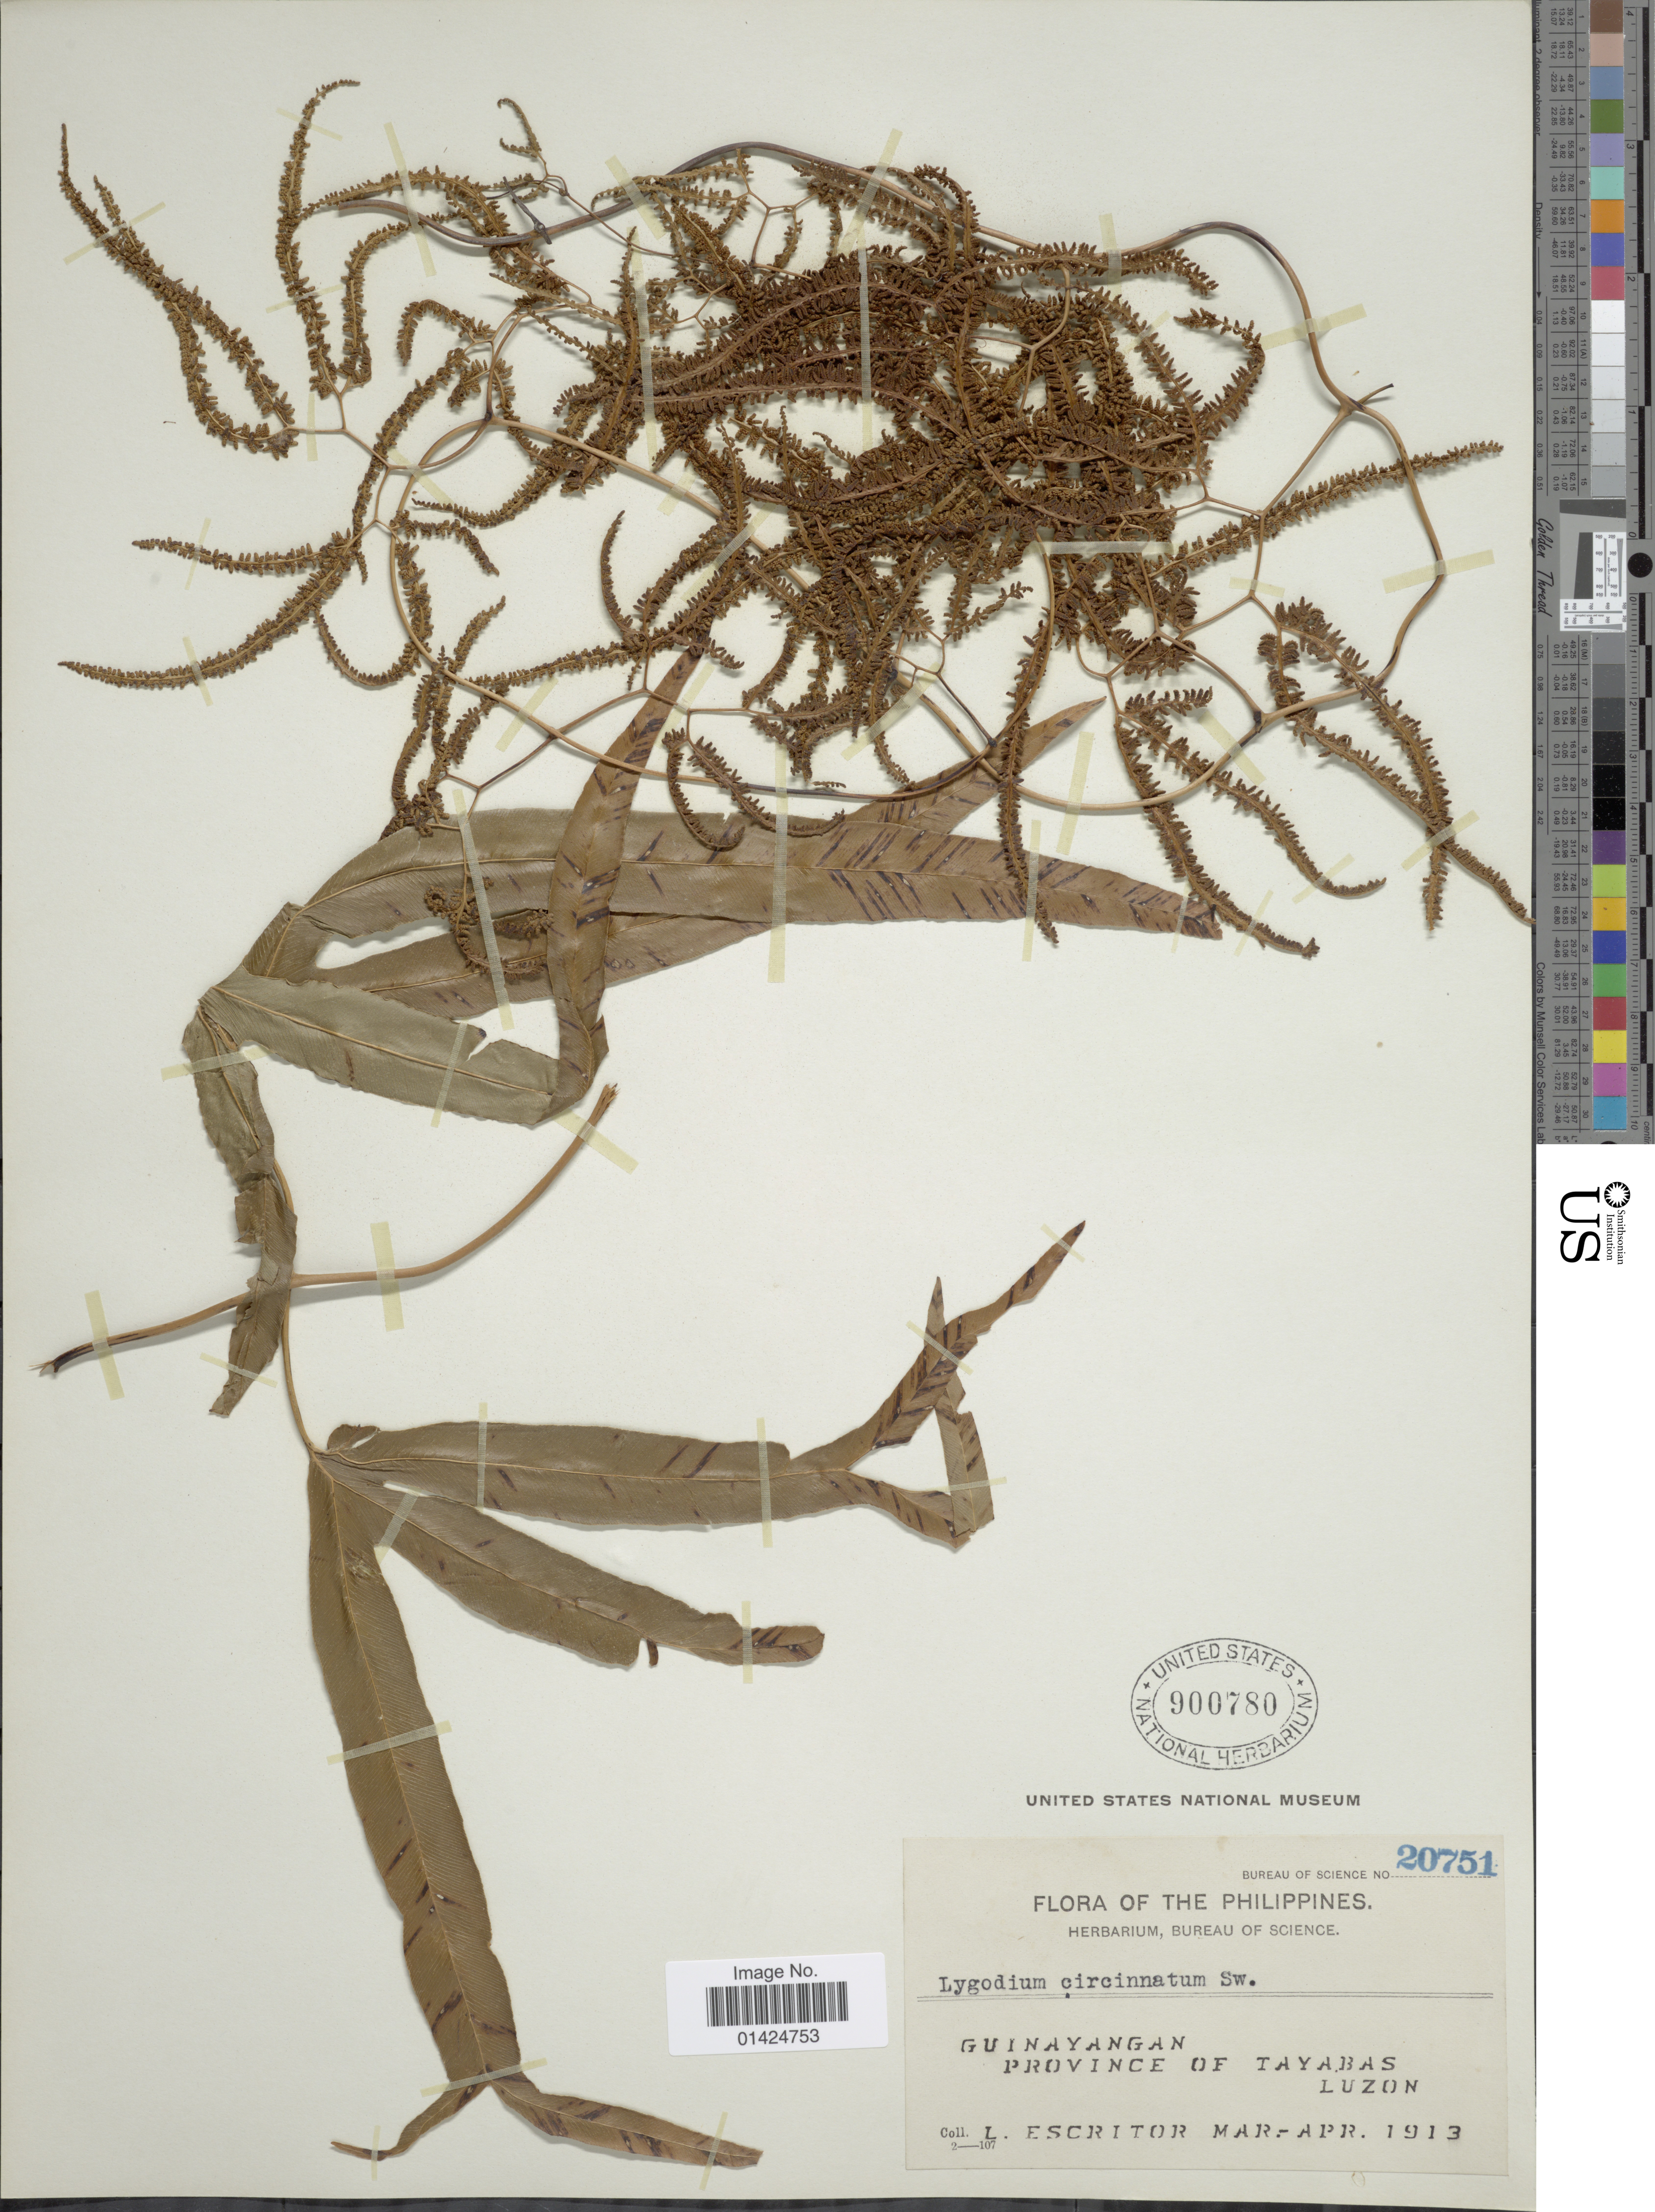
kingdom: Plantae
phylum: Tracheophyta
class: Polypodiopsida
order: Schizaeales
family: Lygodiaceae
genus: Lygodium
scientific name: Lygodium circinnatum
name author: (Burm. f.) Sw.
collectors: L. Escritor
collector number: Bureau of Science 20751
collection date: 1913-03/1913-04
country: Philippines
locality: Guinayangan. Province of Tayabas, Luzon.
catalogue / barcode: US 900780